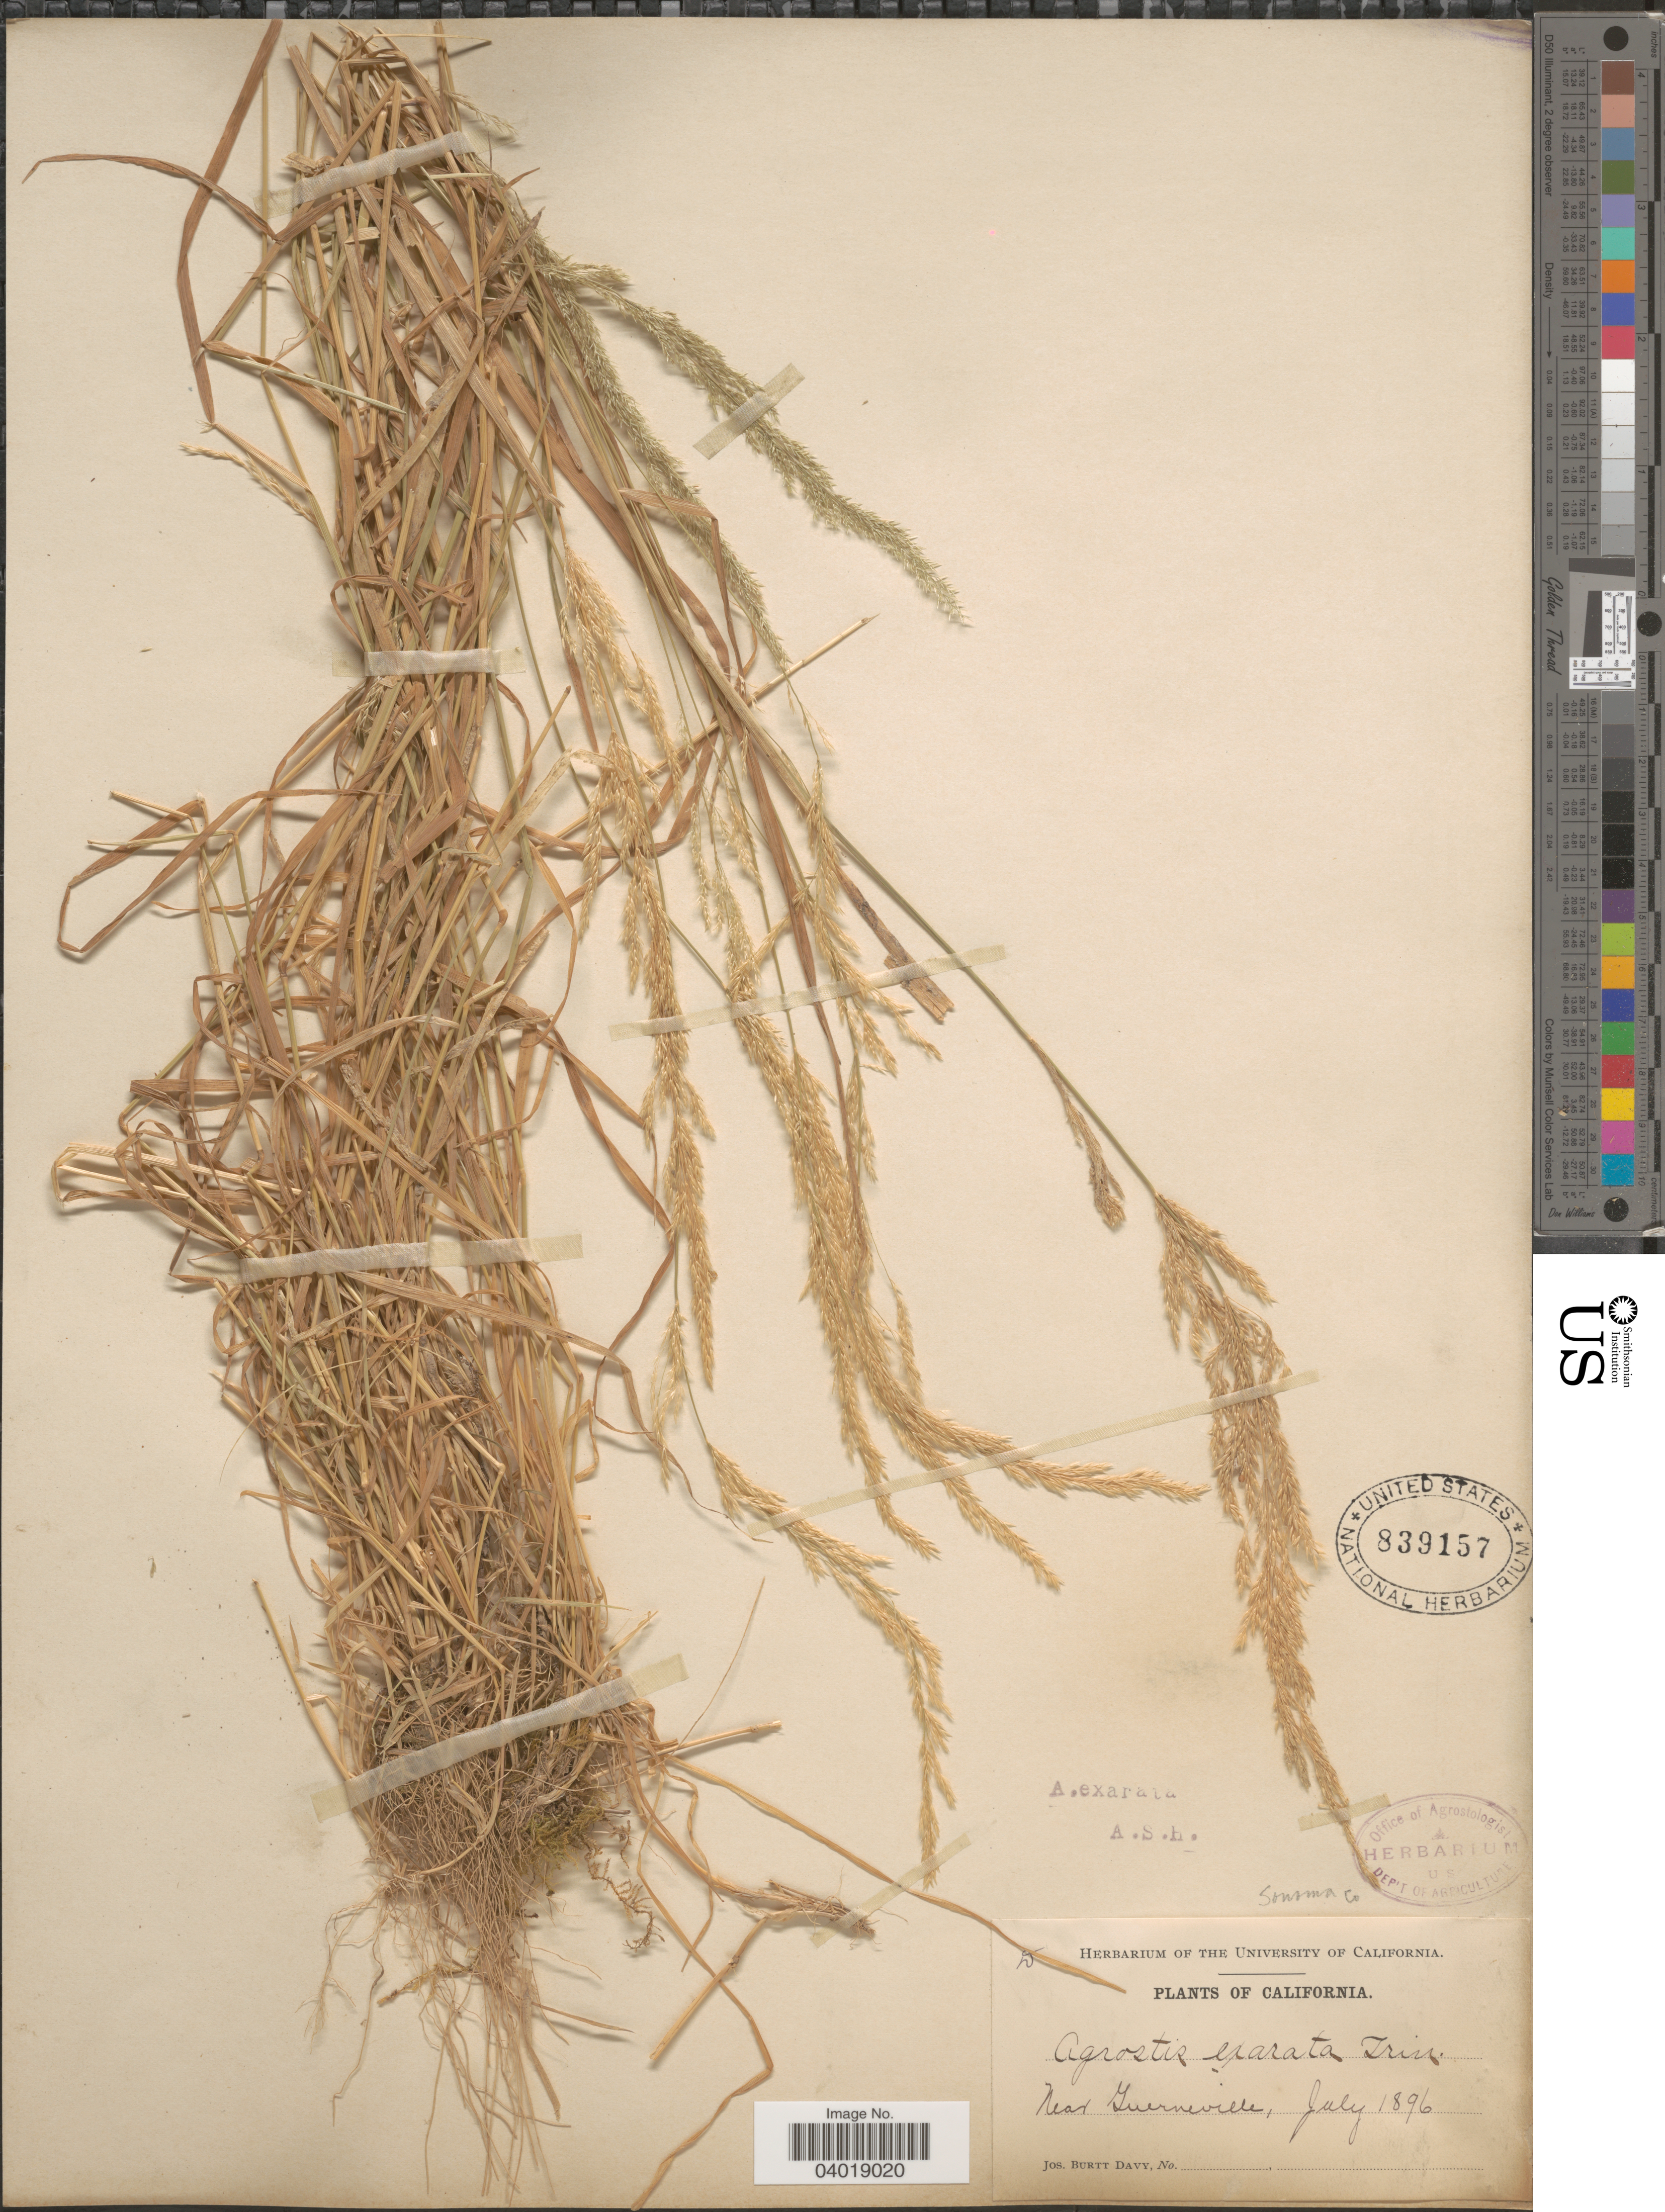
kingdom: Plantae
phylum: Tracheophyta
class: Liliopsida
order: Poales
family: Poaceae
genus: Agrostis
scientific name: Agrostis exarata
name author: Trin.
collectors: J. Burtt Davy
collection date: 1896-07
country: United States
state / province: California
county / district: Sonoma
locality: Sonoma Co. Near Guerneville.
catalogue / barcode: US 839157